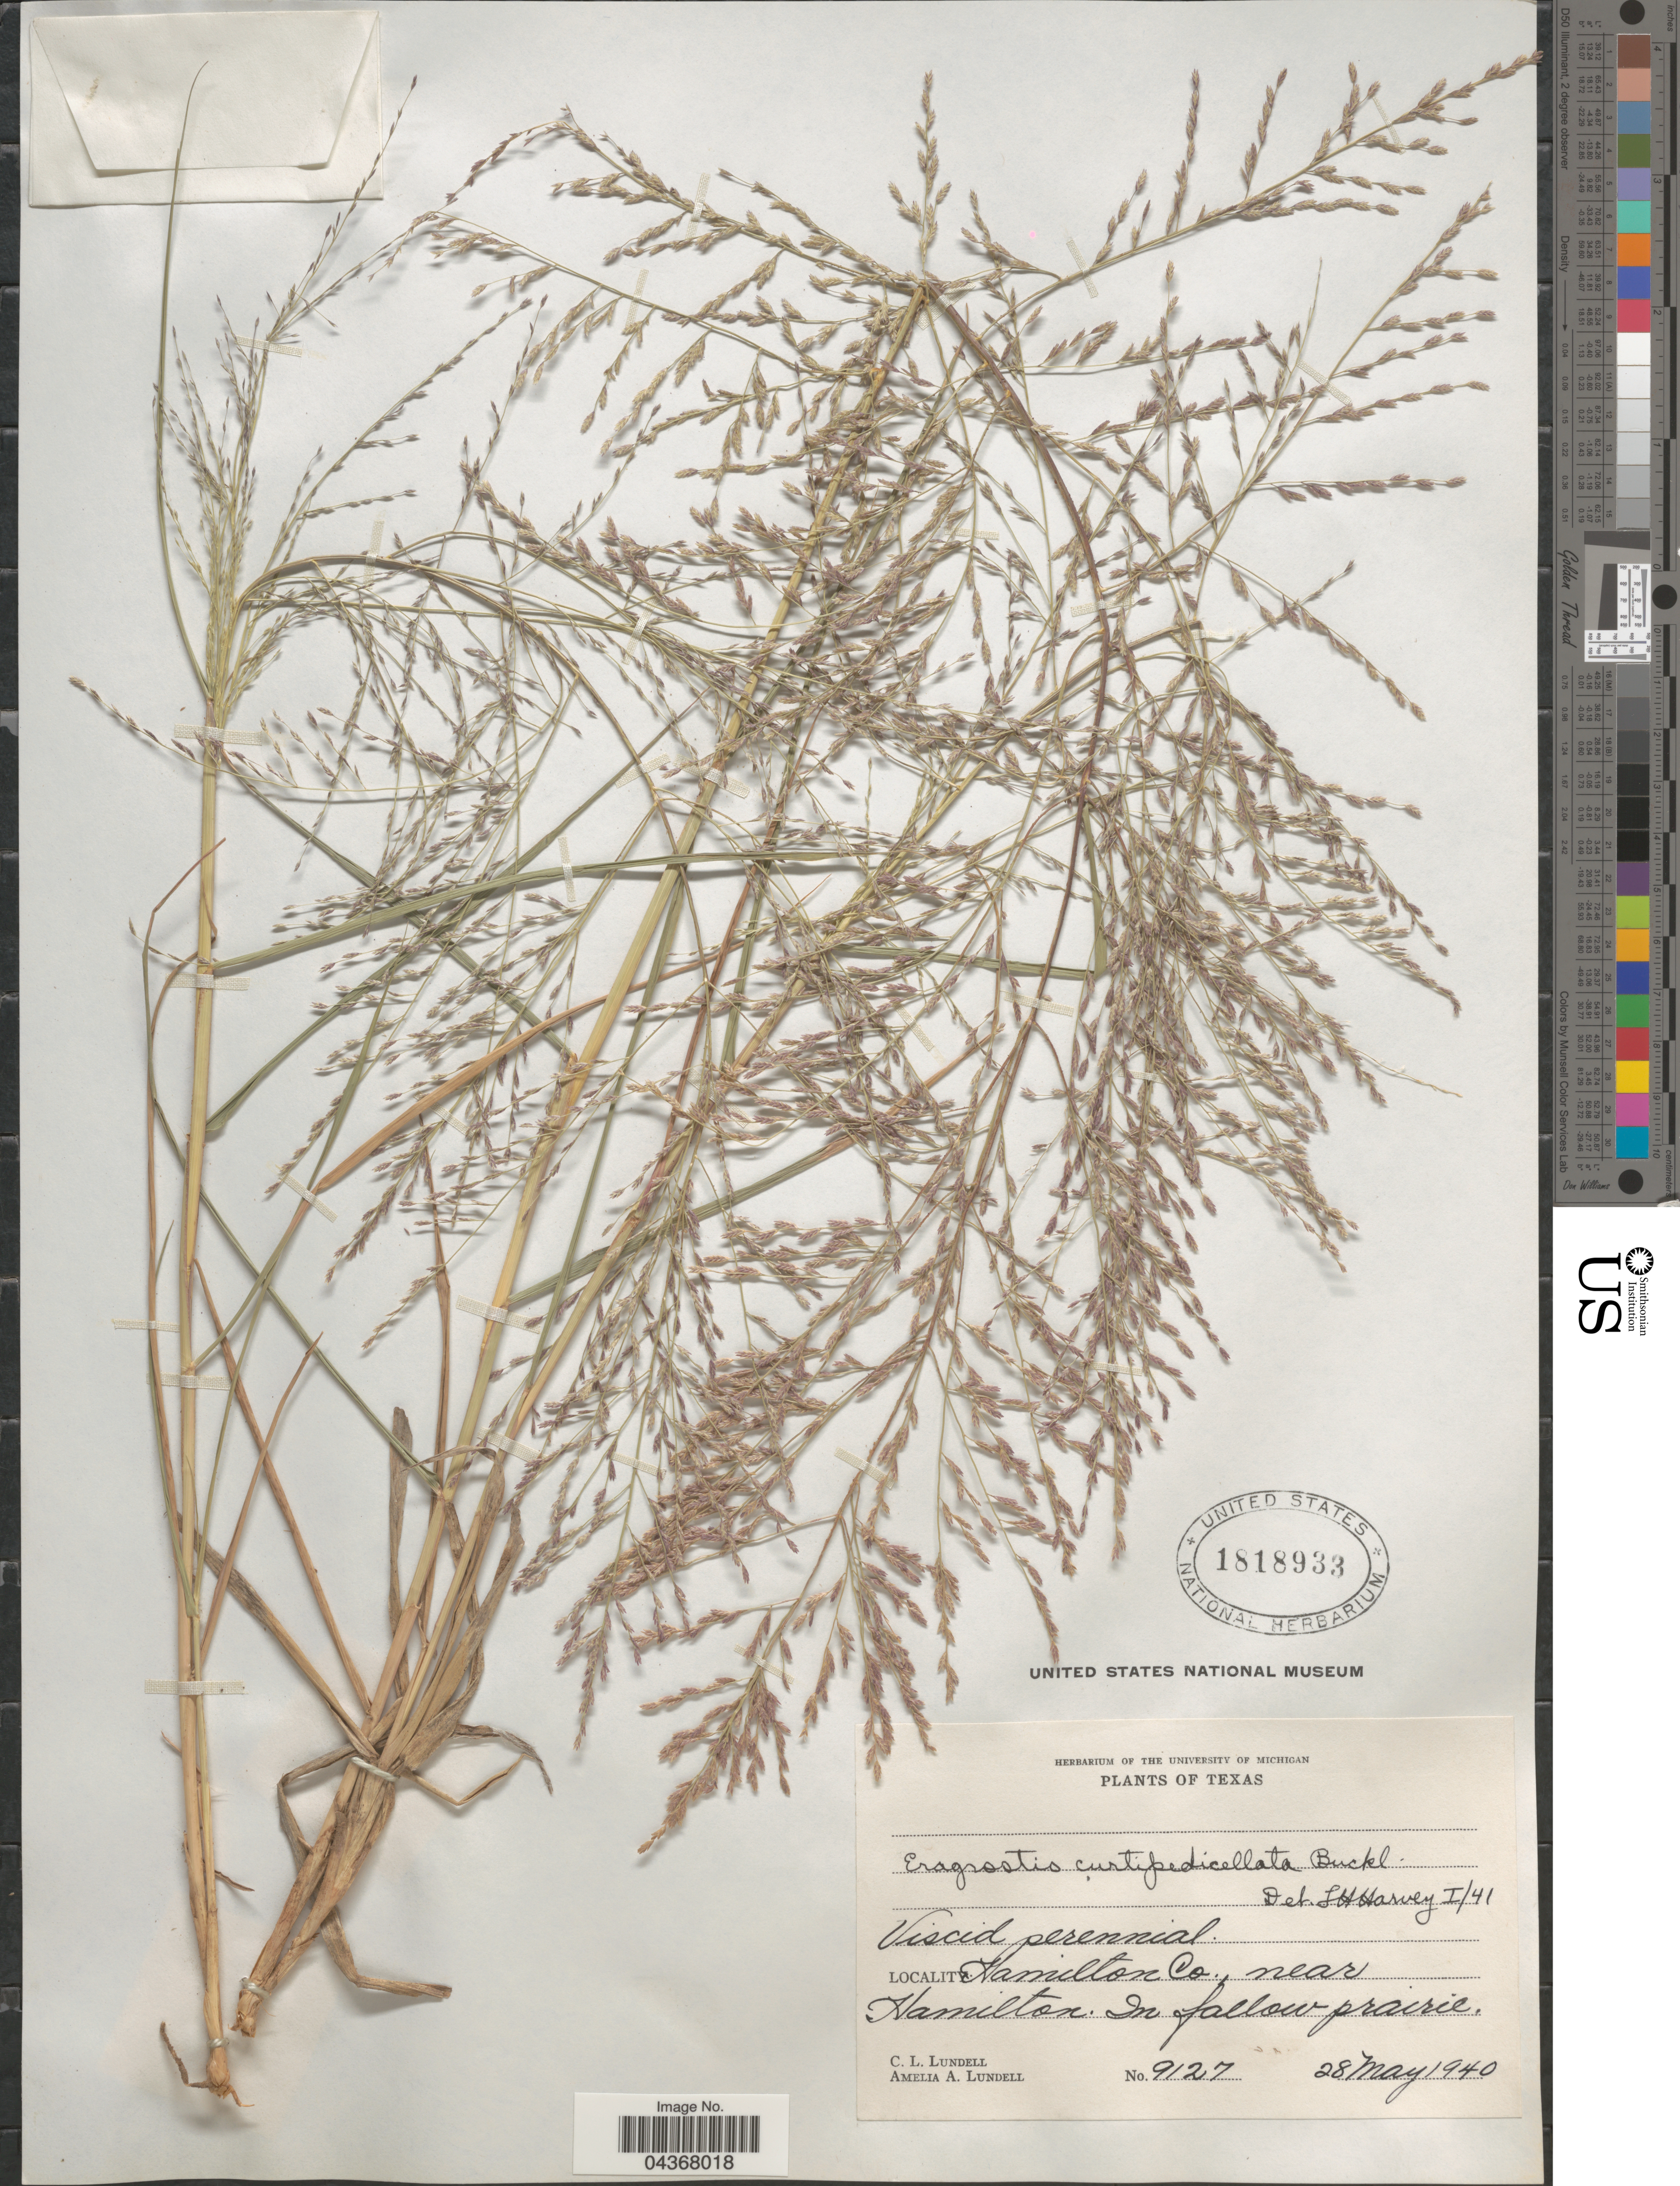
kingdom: Plantae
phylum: Tracheophyta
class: Liliopsida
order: Poales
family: Poaceae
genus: Eragrostis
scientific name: Eragrostis curtipedicellata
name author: Buckley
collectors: C. L. Lundell & A. A. Lundell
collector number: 9127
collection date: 1940-05-28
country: United States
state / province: Texas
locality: Hamilton Co., near Hamilton.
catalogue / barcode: US 1818933